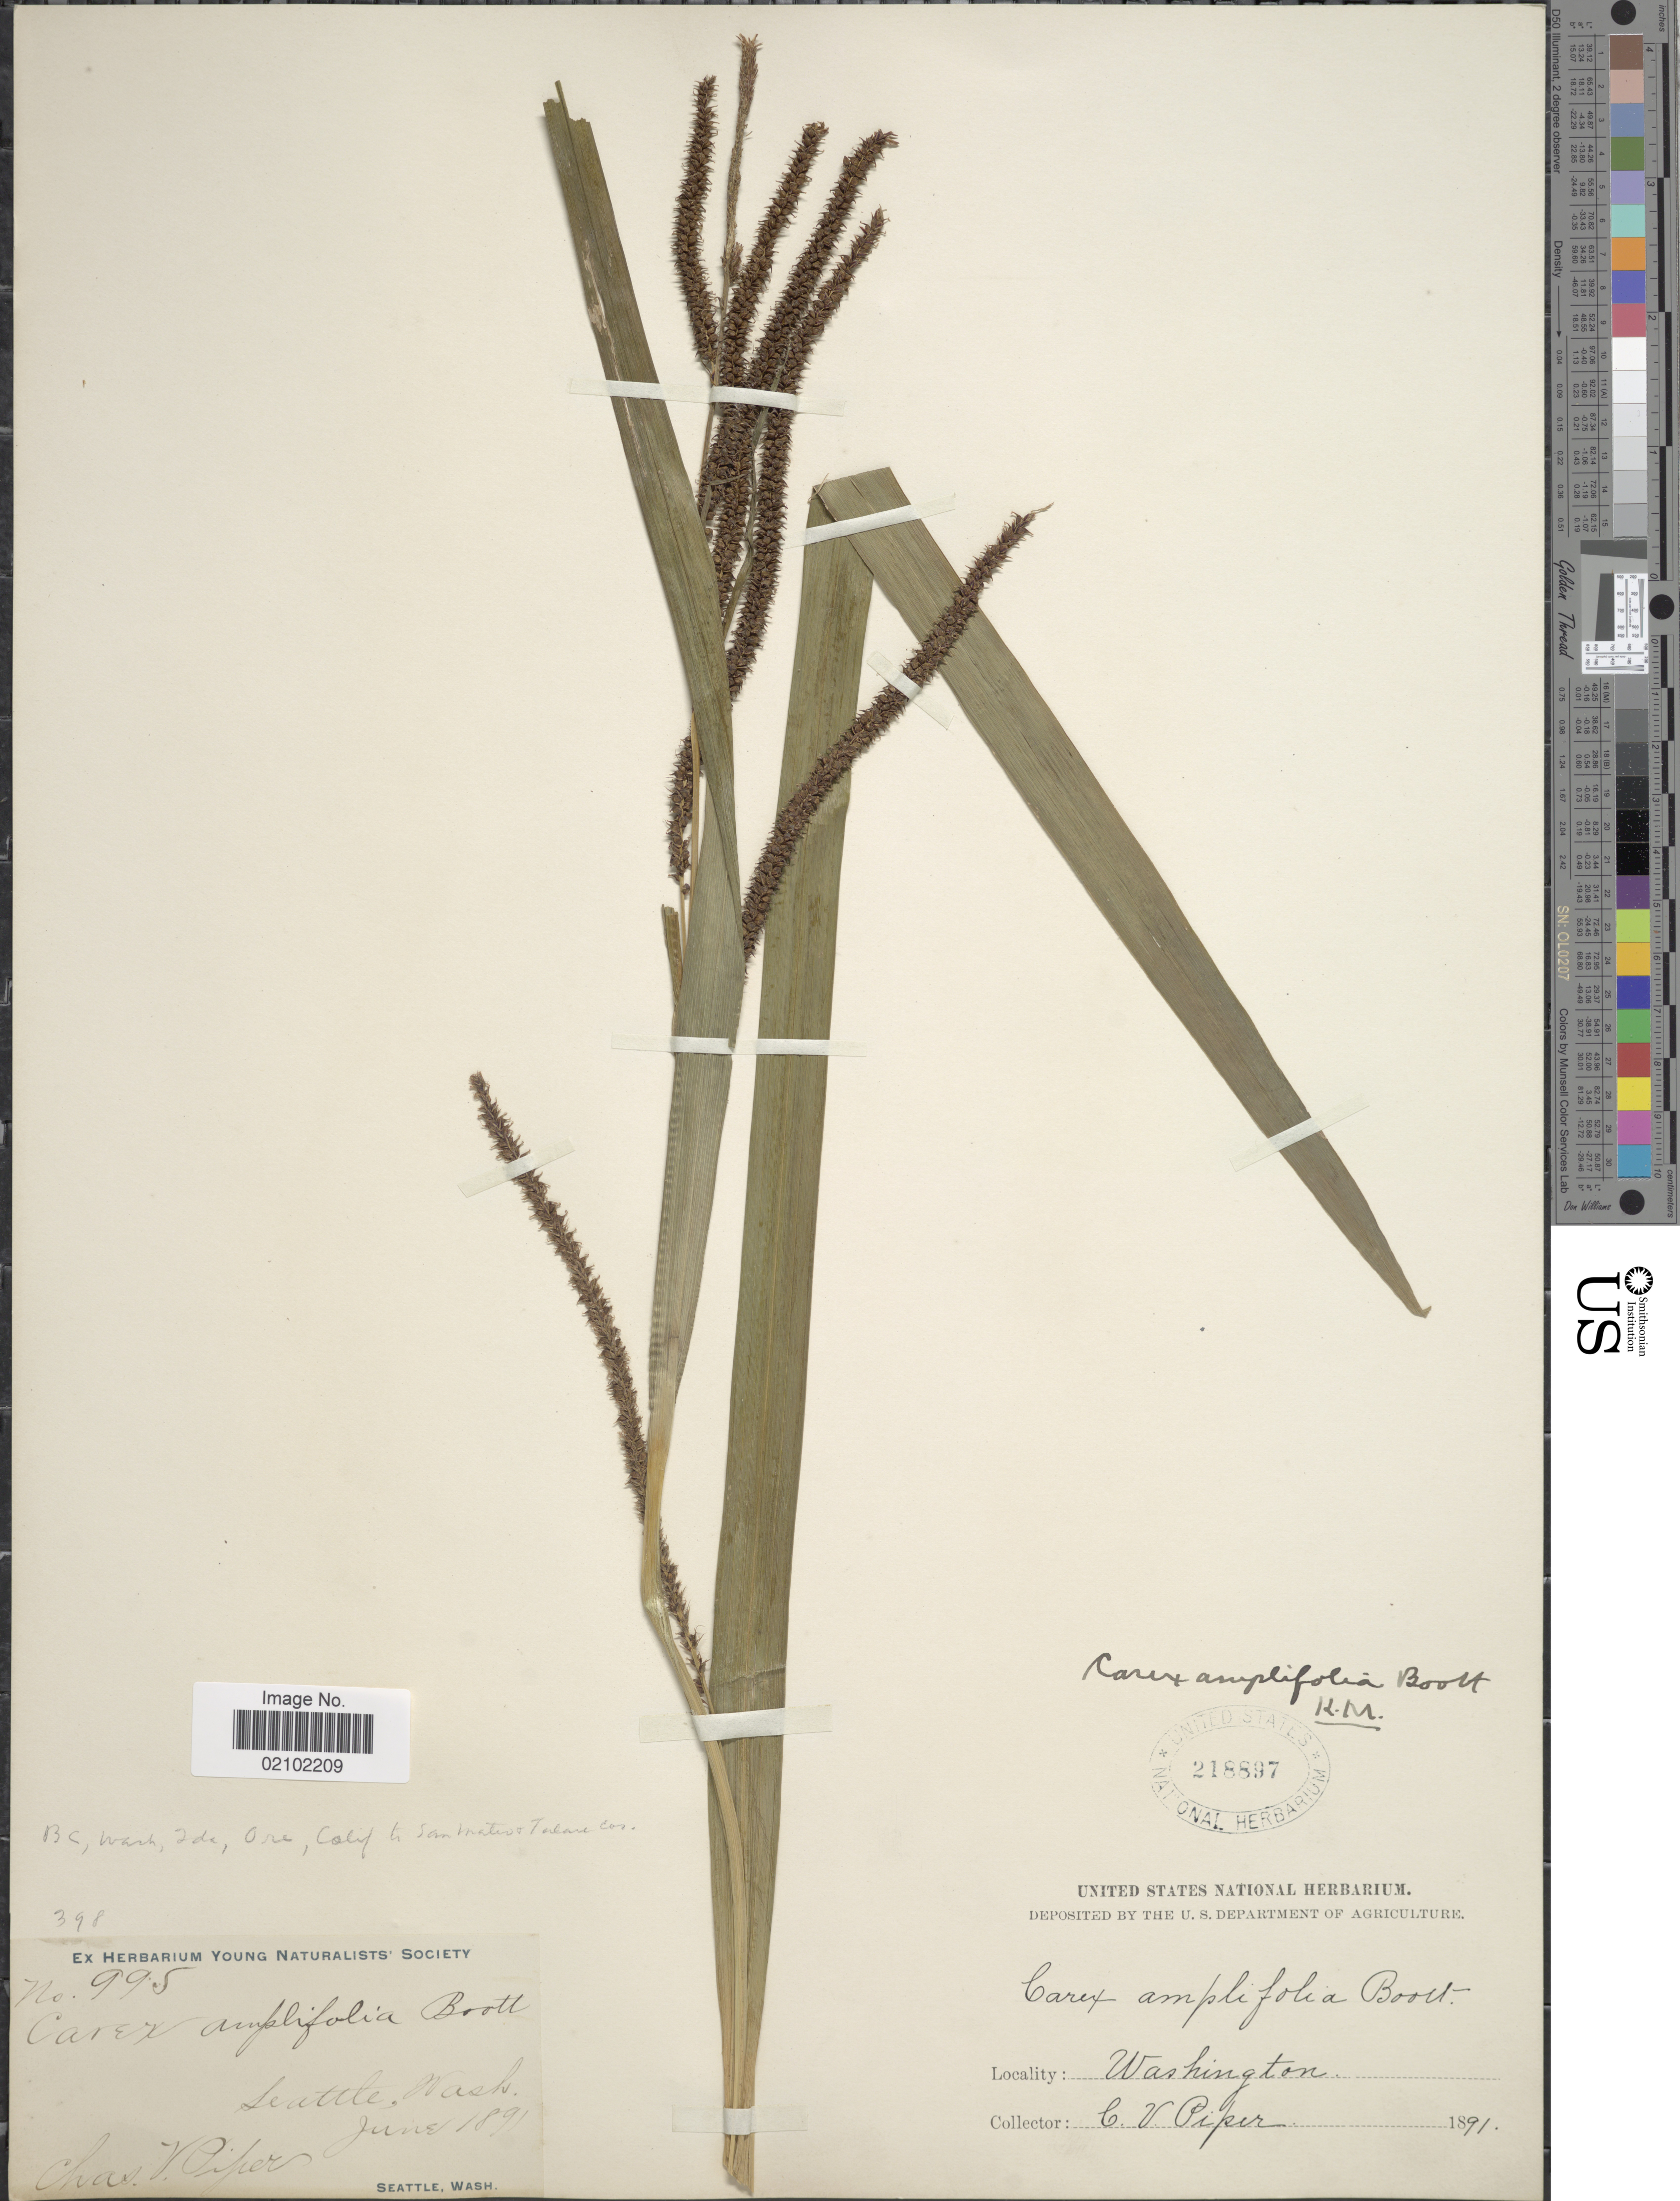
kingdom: Plantae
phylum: Tracheophyta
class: Liliopsida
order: Poales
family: Cyperaceae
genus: Carex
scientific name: Carex amplifolia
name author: Boott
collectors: C. V. Piper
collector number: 995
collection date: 1891-06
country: United States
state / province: Washington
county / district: King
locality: Seattle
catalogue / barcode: US 218897